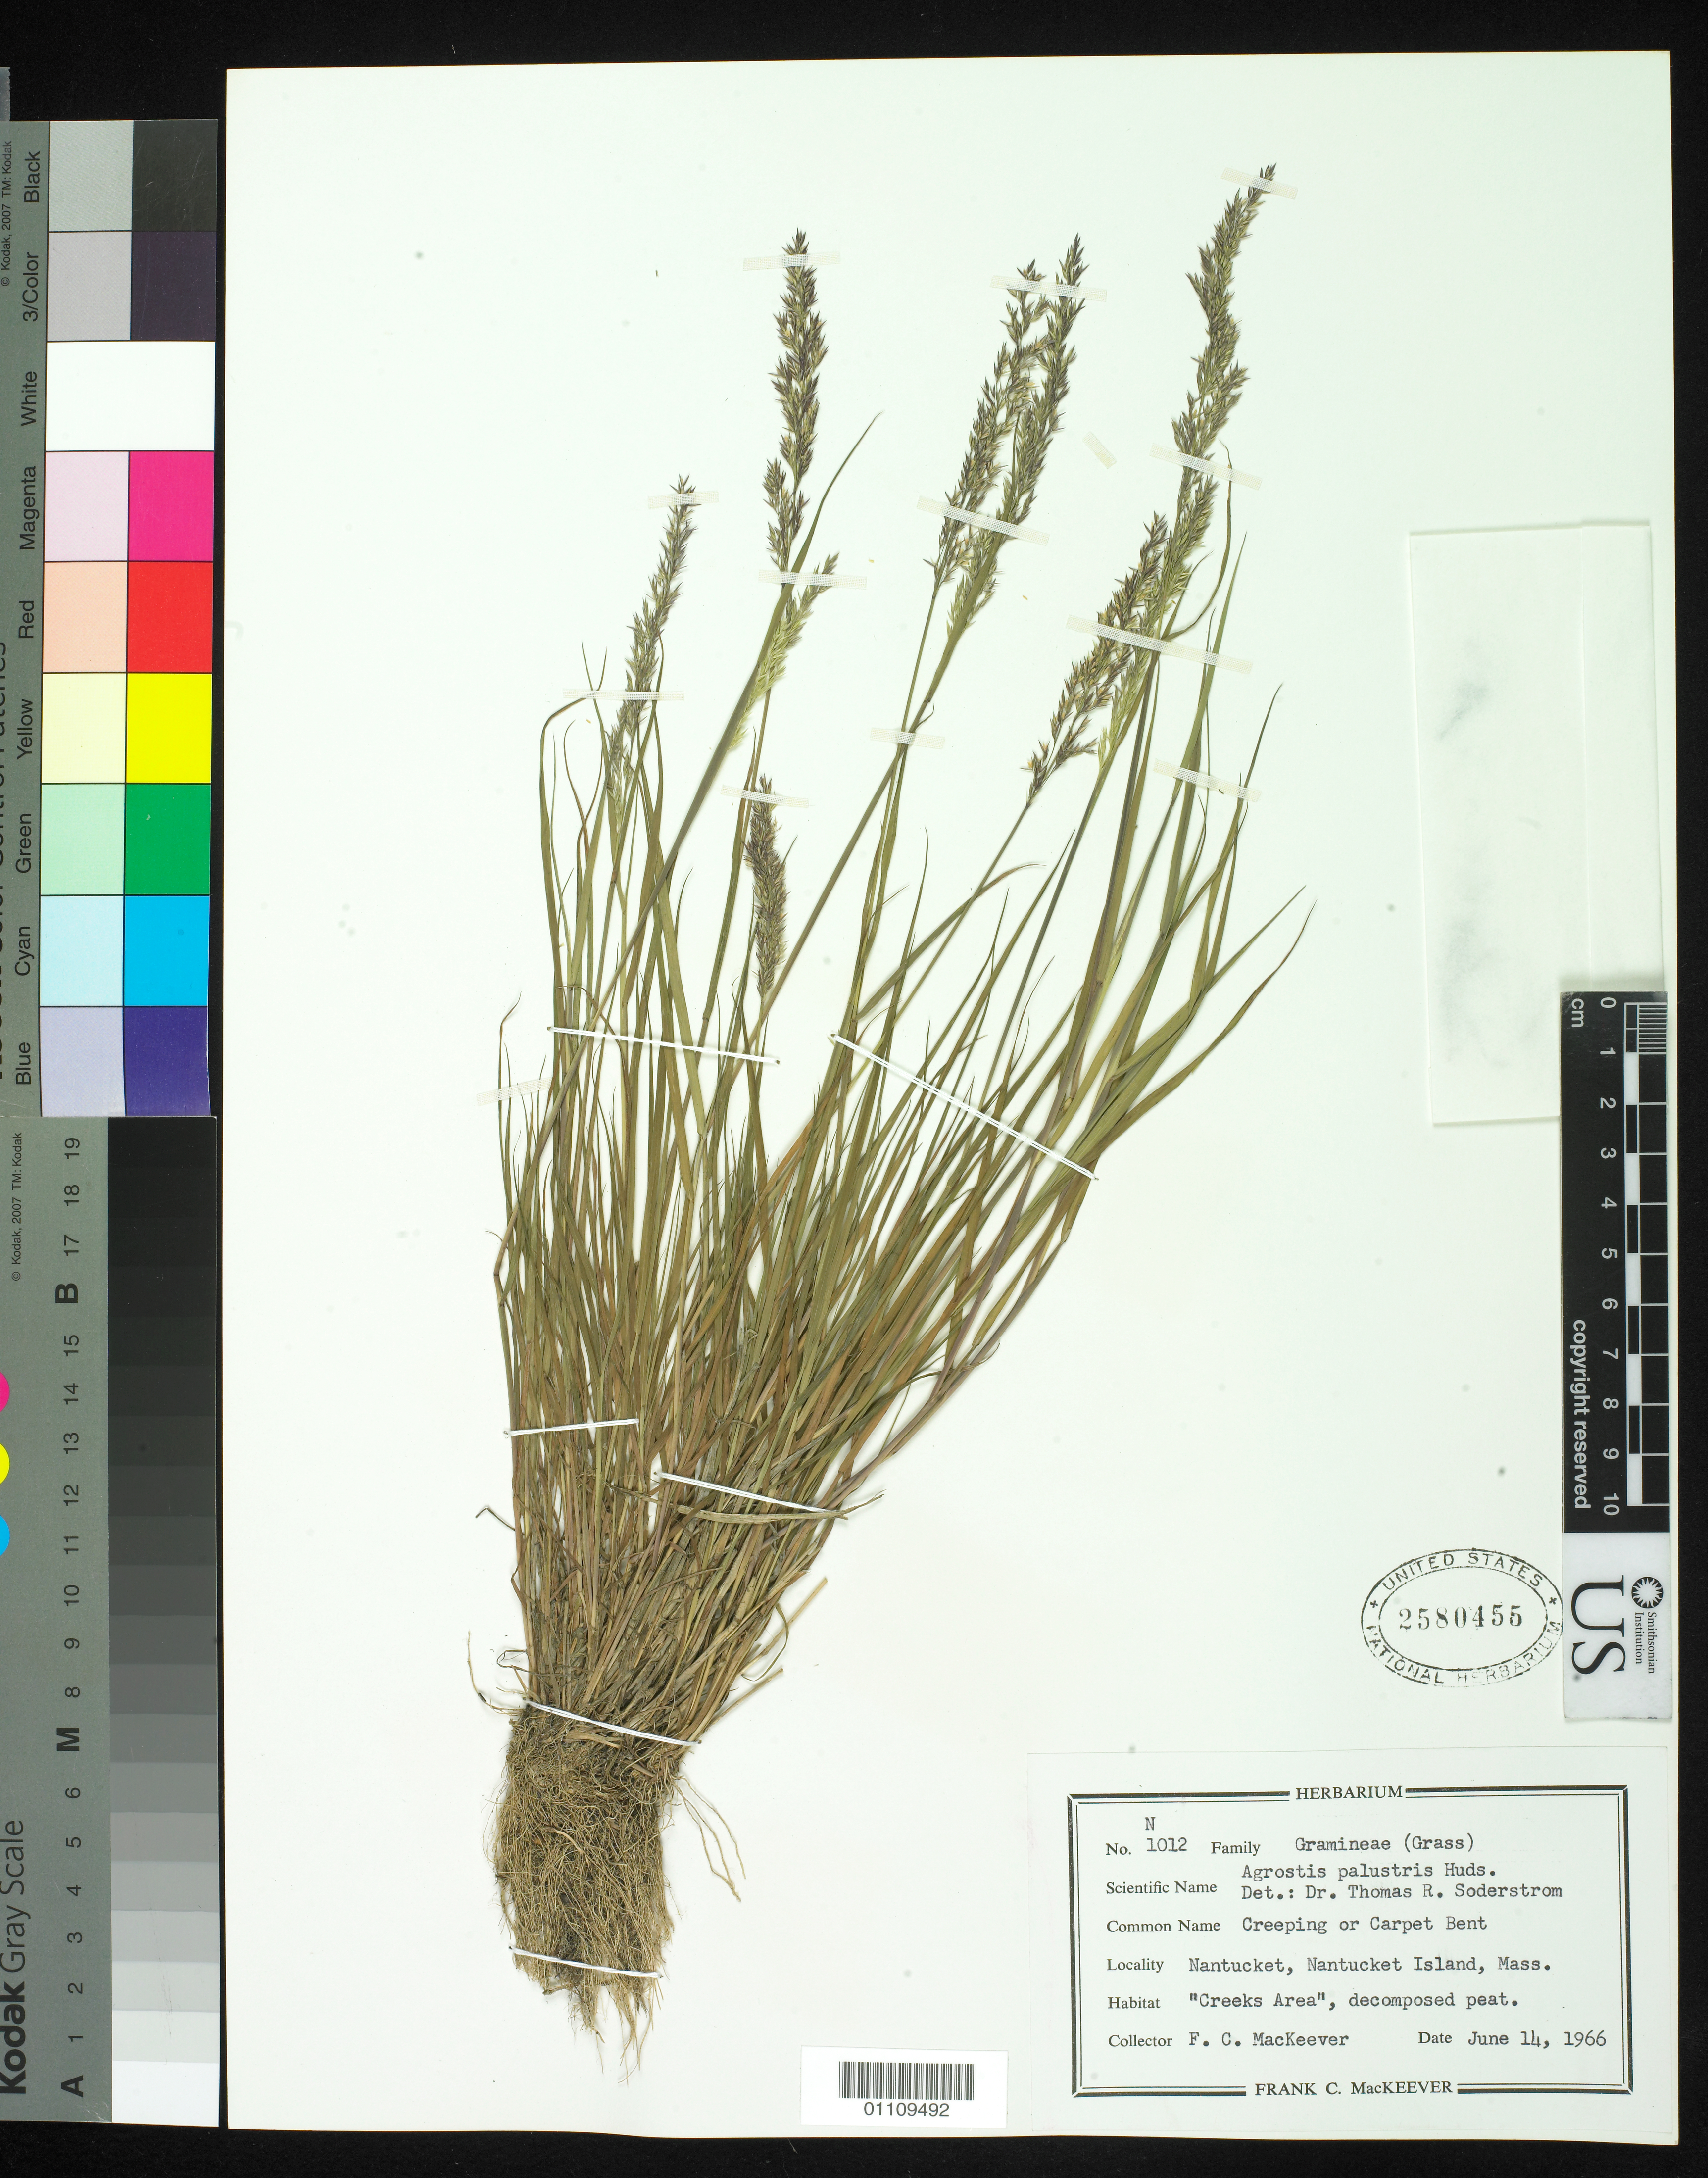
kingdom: Plantae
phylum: Tracheophyta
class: Liliopsida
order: Poales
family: Poaceae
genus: Agrostis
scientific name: Agrostis stolonifera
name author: L.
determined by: Poaceae Reorganization Project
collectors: F. Mackeever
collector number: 49047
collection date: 1966-06-14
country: United States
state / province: Massachusetts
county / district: Nantucket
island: Nantucket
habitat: "Creeks Area", decomposed peat.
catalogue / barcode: US 2580455